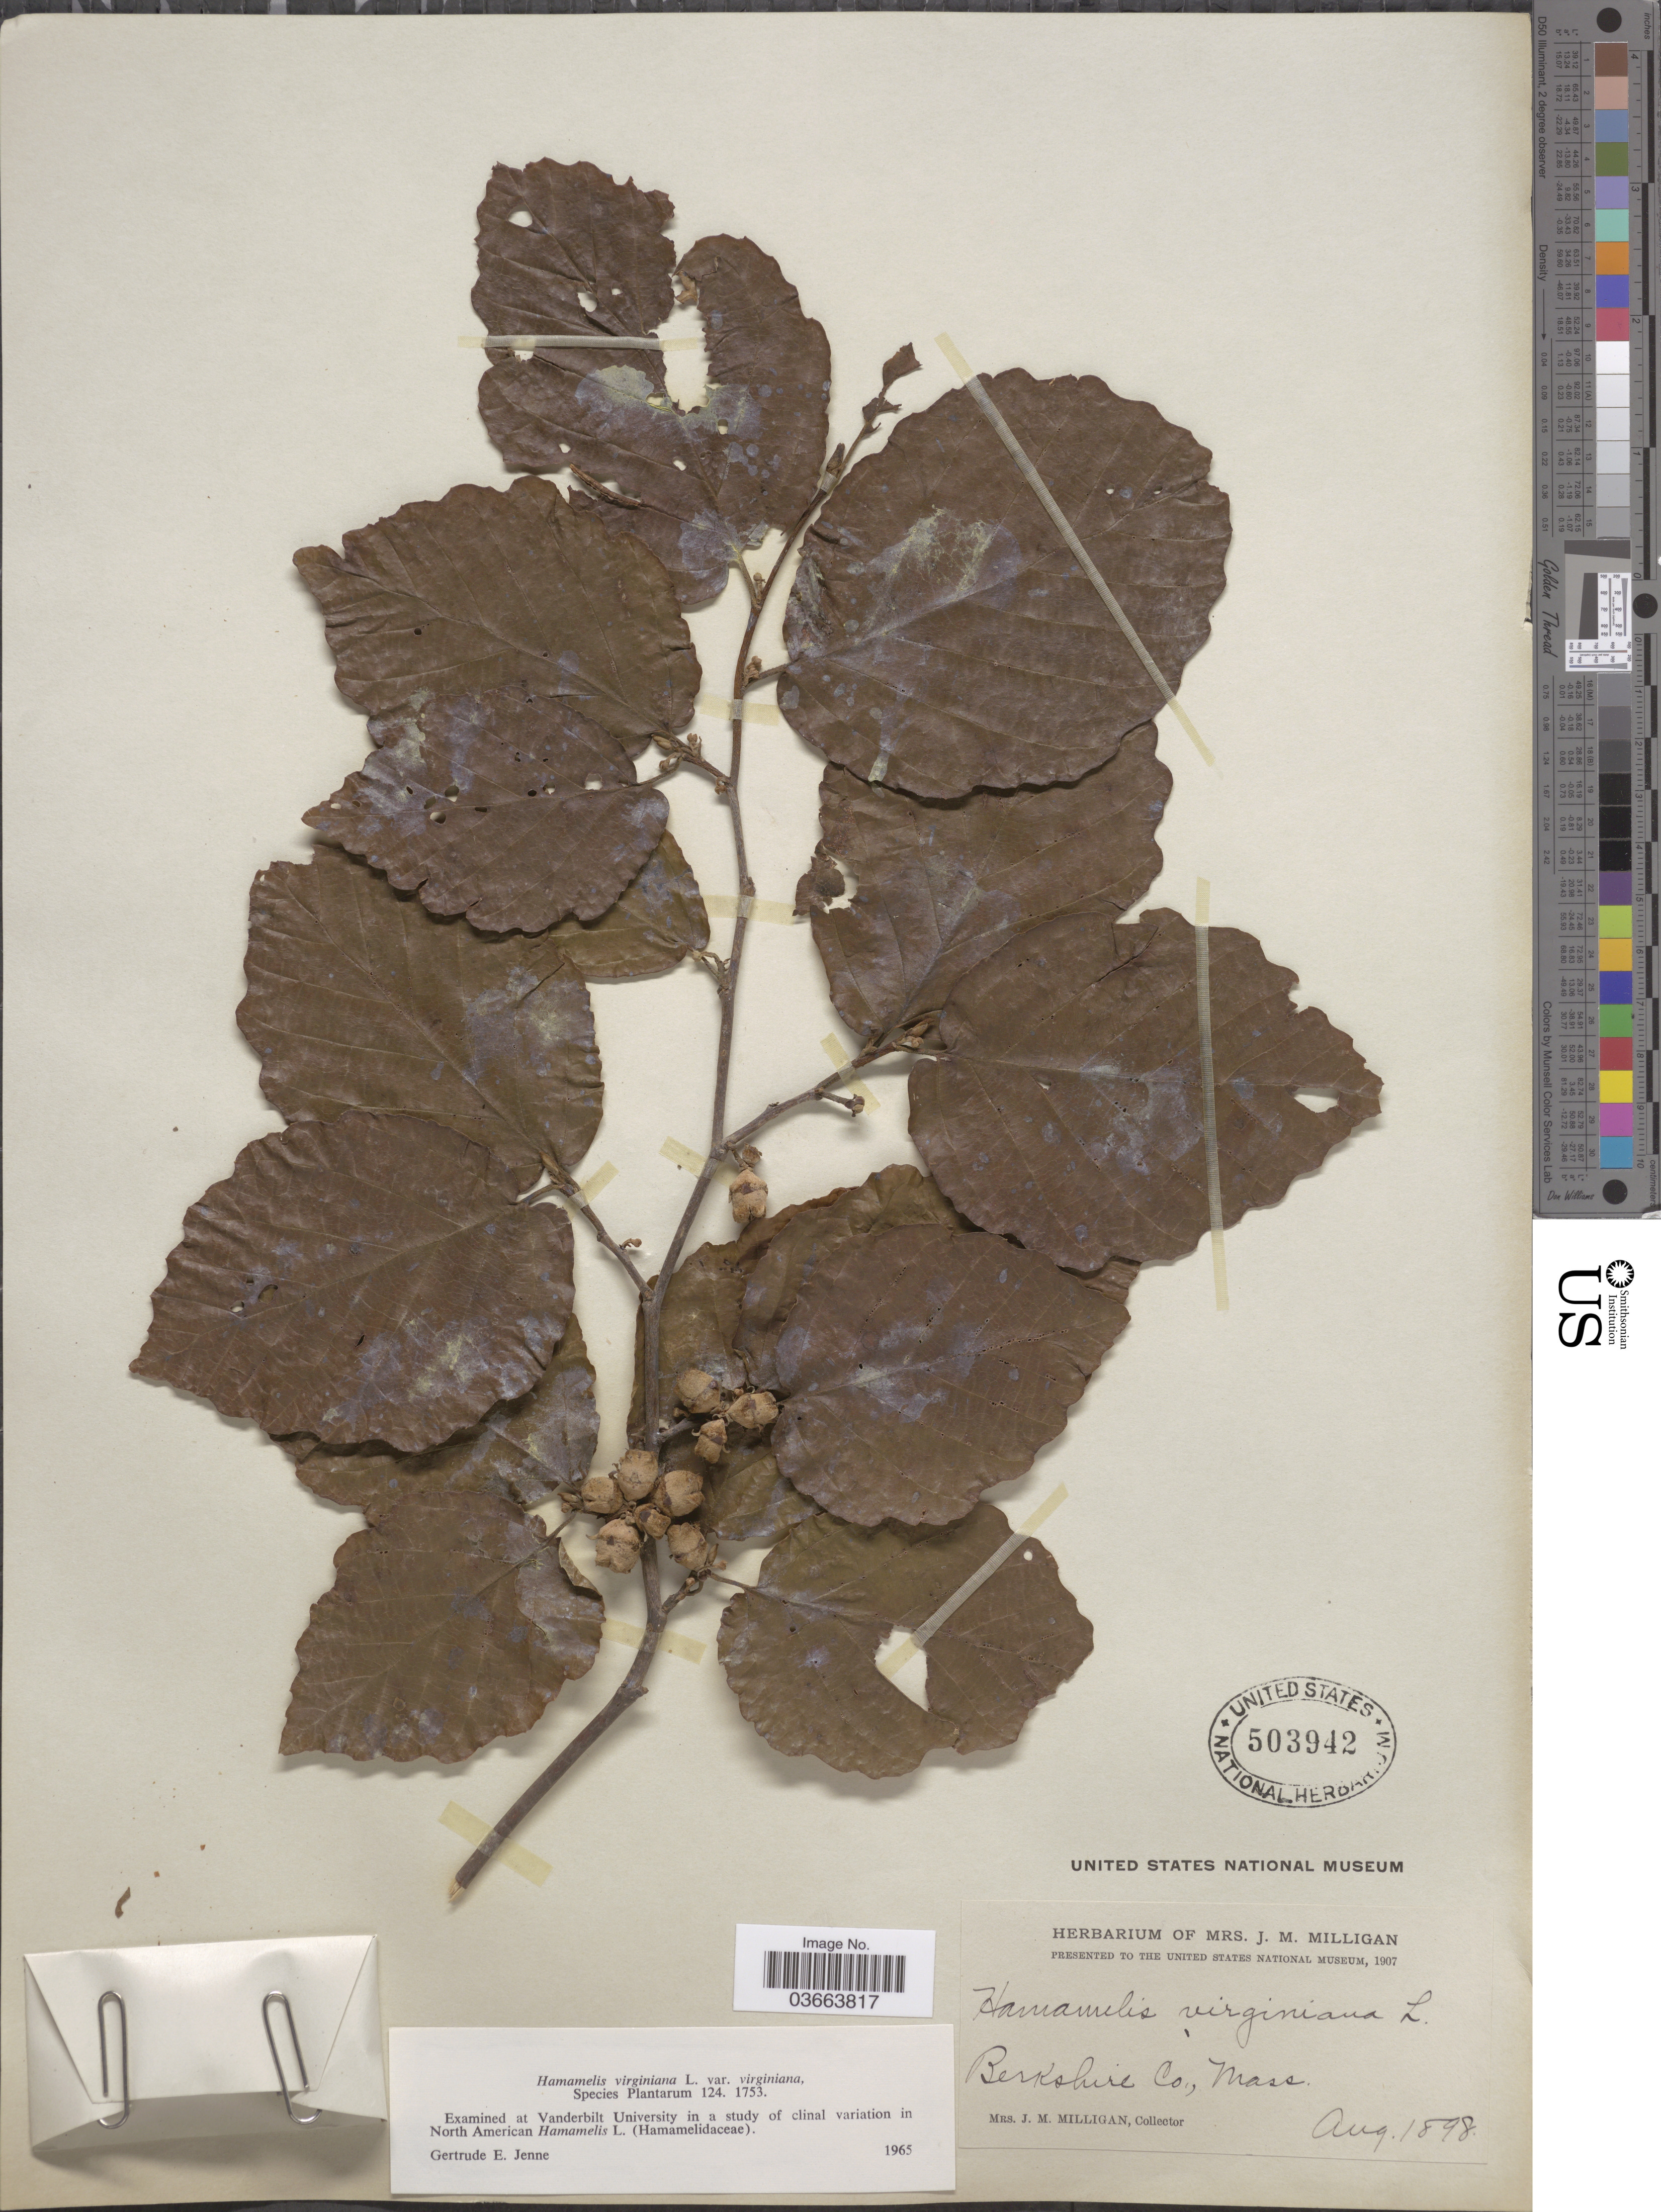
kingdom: Plantae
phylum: Tracheophyta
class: Magnoliopsida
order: Saxifragales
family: Hamamelidaceae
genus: Hamamelis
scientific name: Hamamelis virginiana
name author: L.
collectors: J. Milligan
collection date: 1898-08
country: United States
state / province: Massachusetts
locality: Berkshire Co.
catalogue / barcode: US 503942